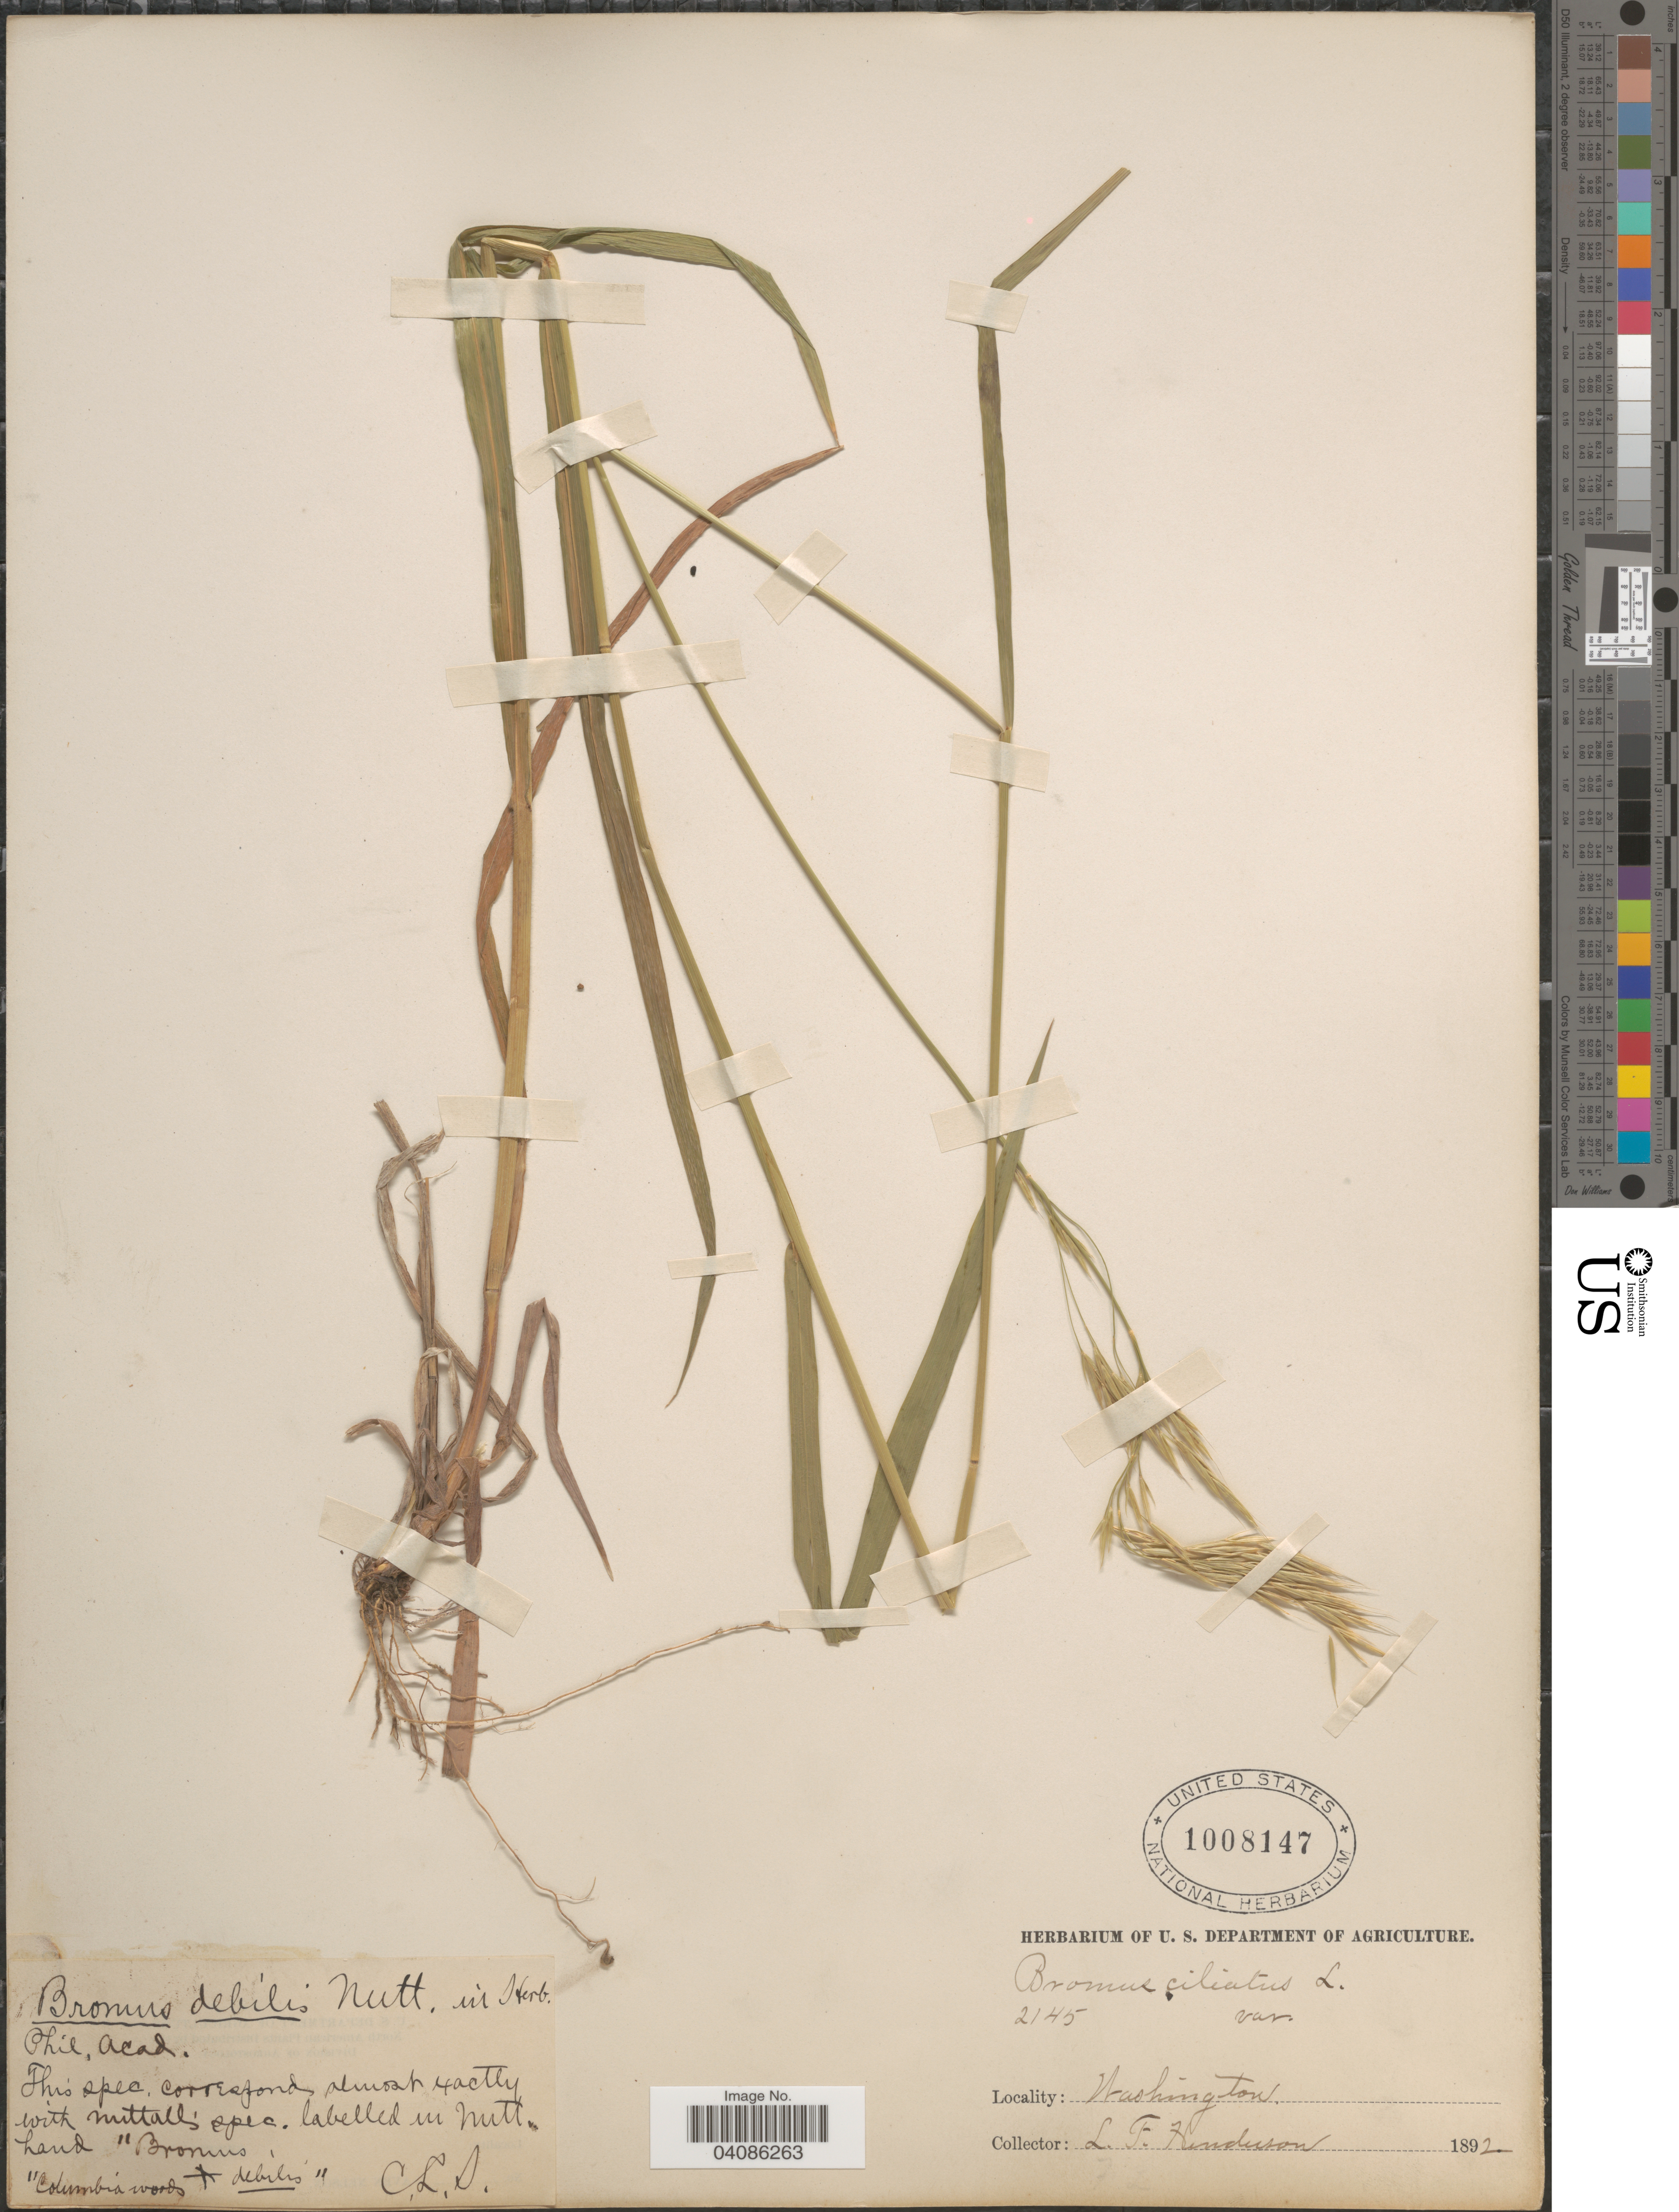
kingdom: Plantae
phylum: Tracheophyta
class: Liliopsida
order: Poales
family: Poaceae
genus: Bromus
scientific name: Bromus texensis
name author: (Shear) Hitchc.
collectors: L. Henderson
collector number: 2145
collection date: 1892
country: United States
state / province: Washington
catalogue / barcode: US 1008147